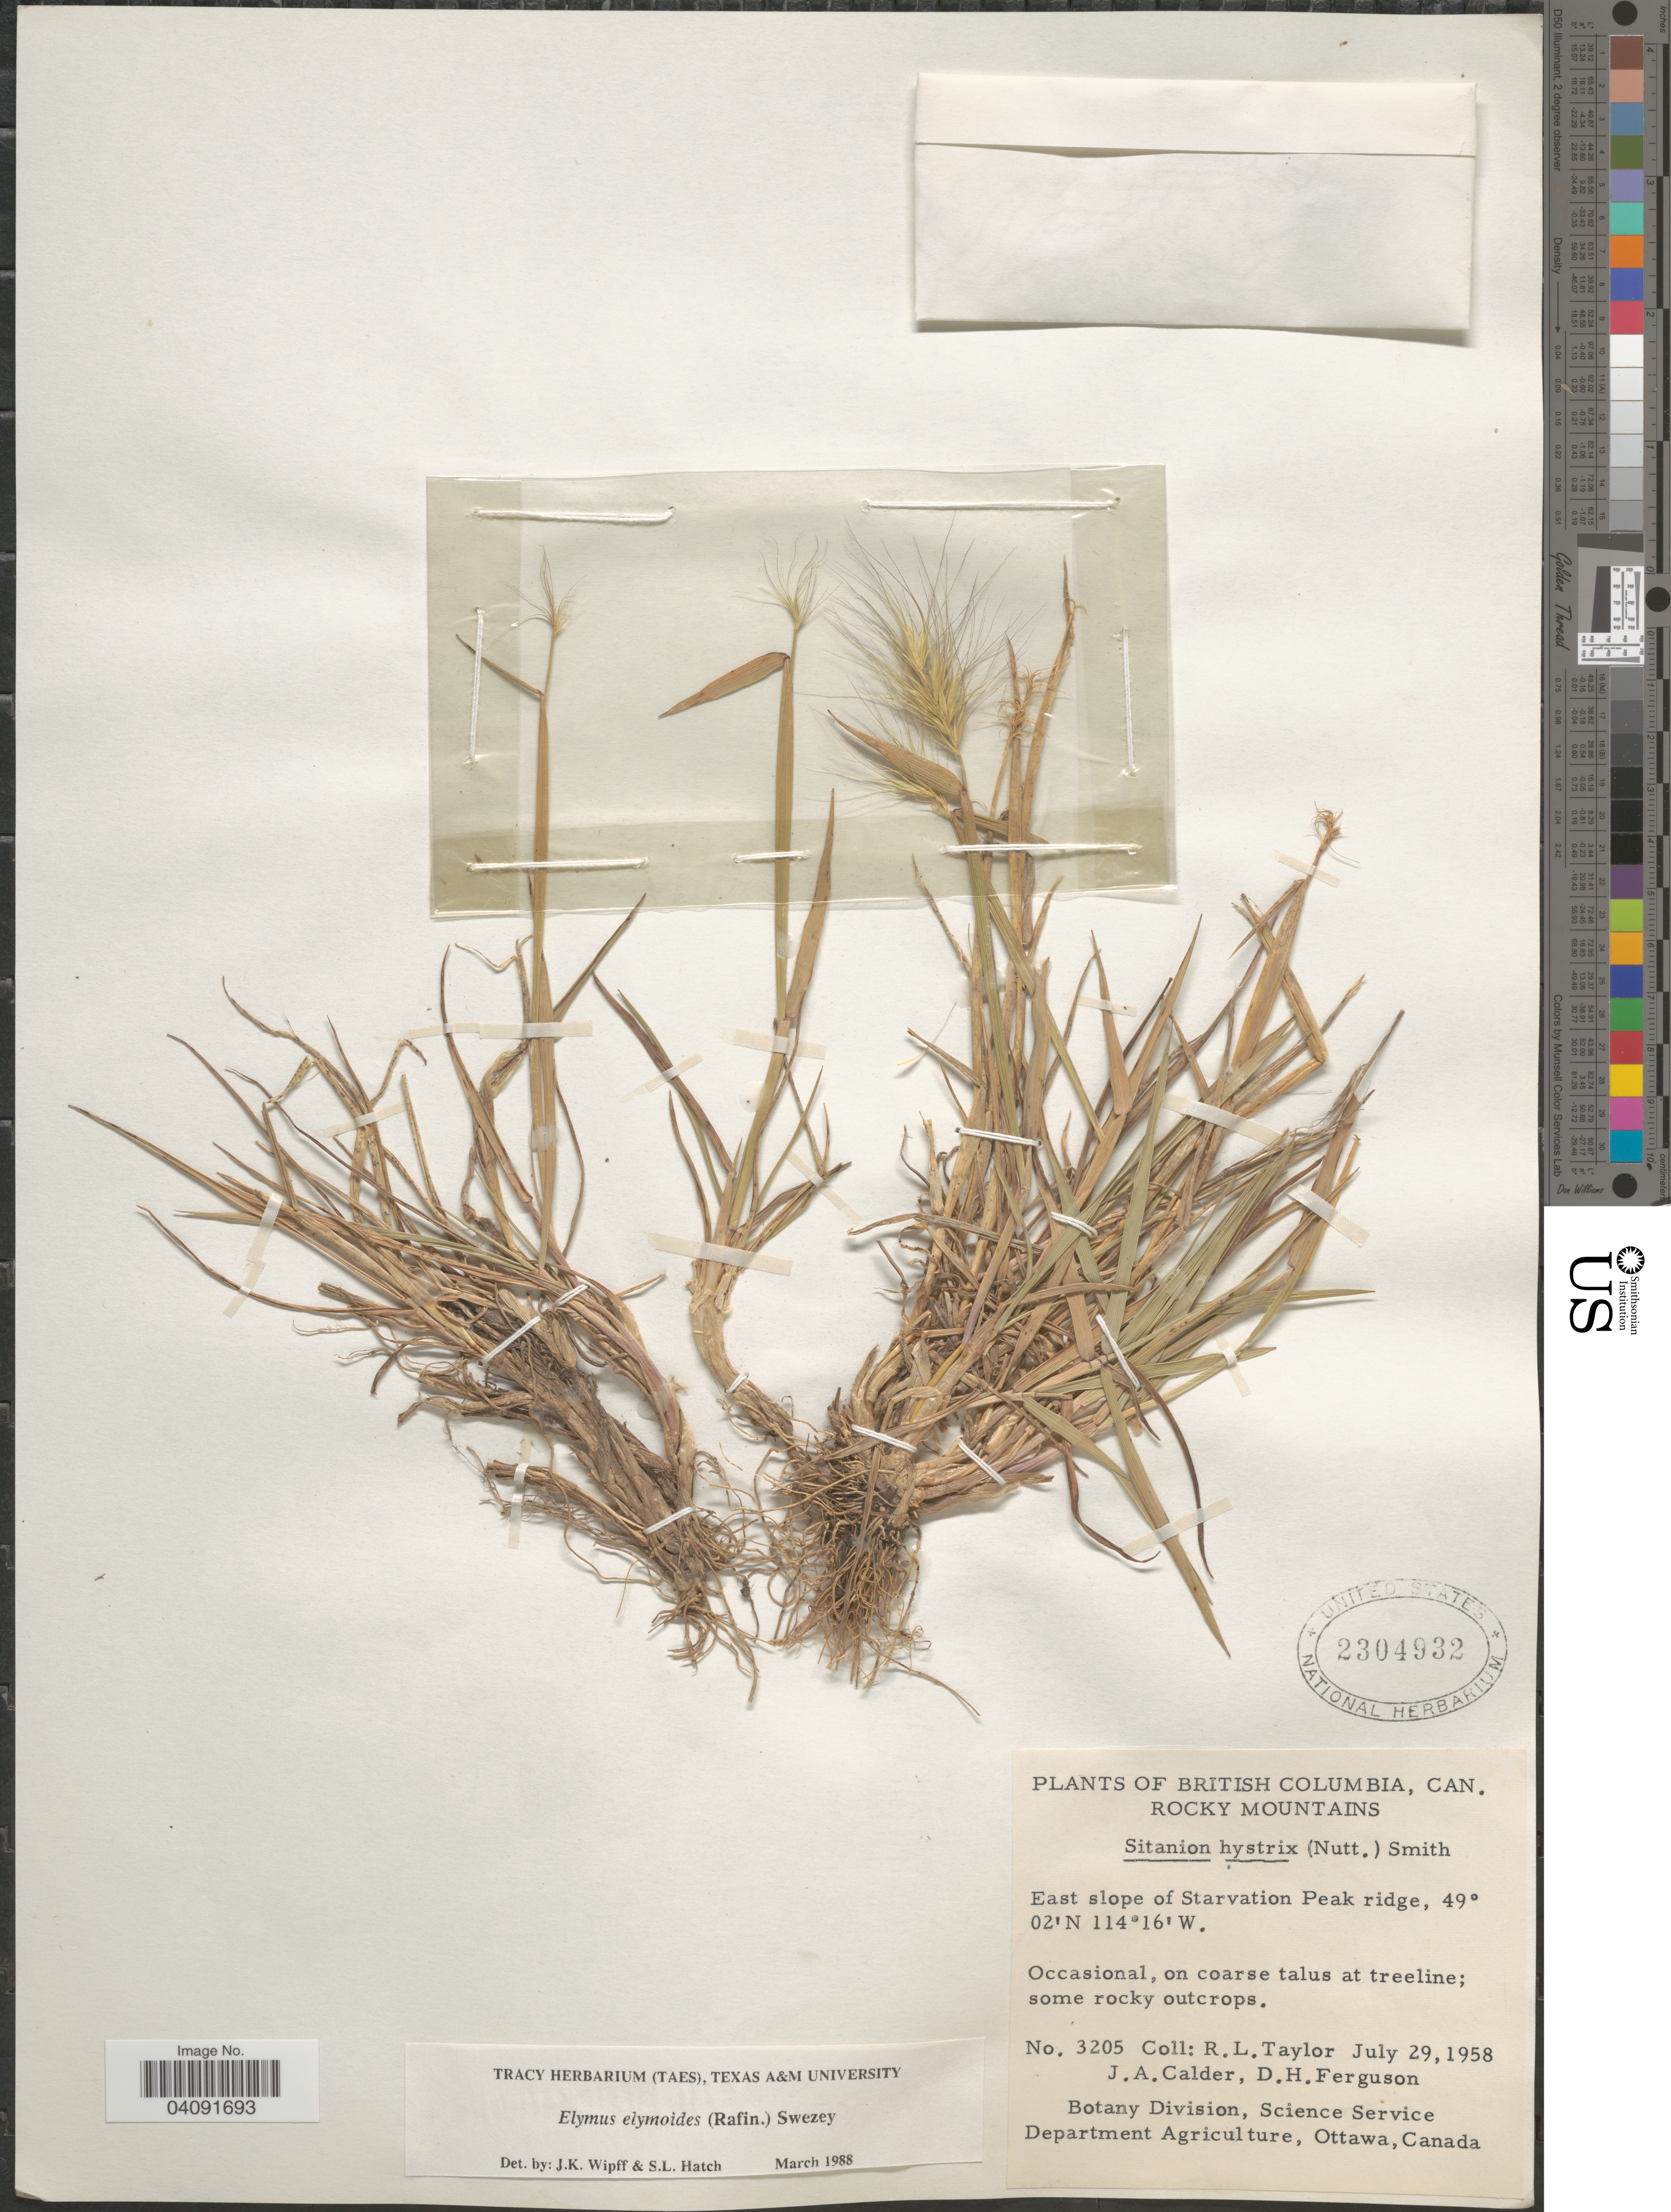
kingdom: Plantae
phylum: Tracheophyta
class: Liliopsida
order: Poales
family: Poaceae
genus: Elymus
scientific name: Elymus elymoides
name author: (Raf.) Swezey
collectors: R. Taylor, J. A. Calder & D. Ferguson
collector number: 3205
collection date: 1958-07-29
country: Canada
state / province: British Columbia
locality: Rocky Mountains. East slope of Starvation Peak ridge.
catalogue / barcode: US 2304932